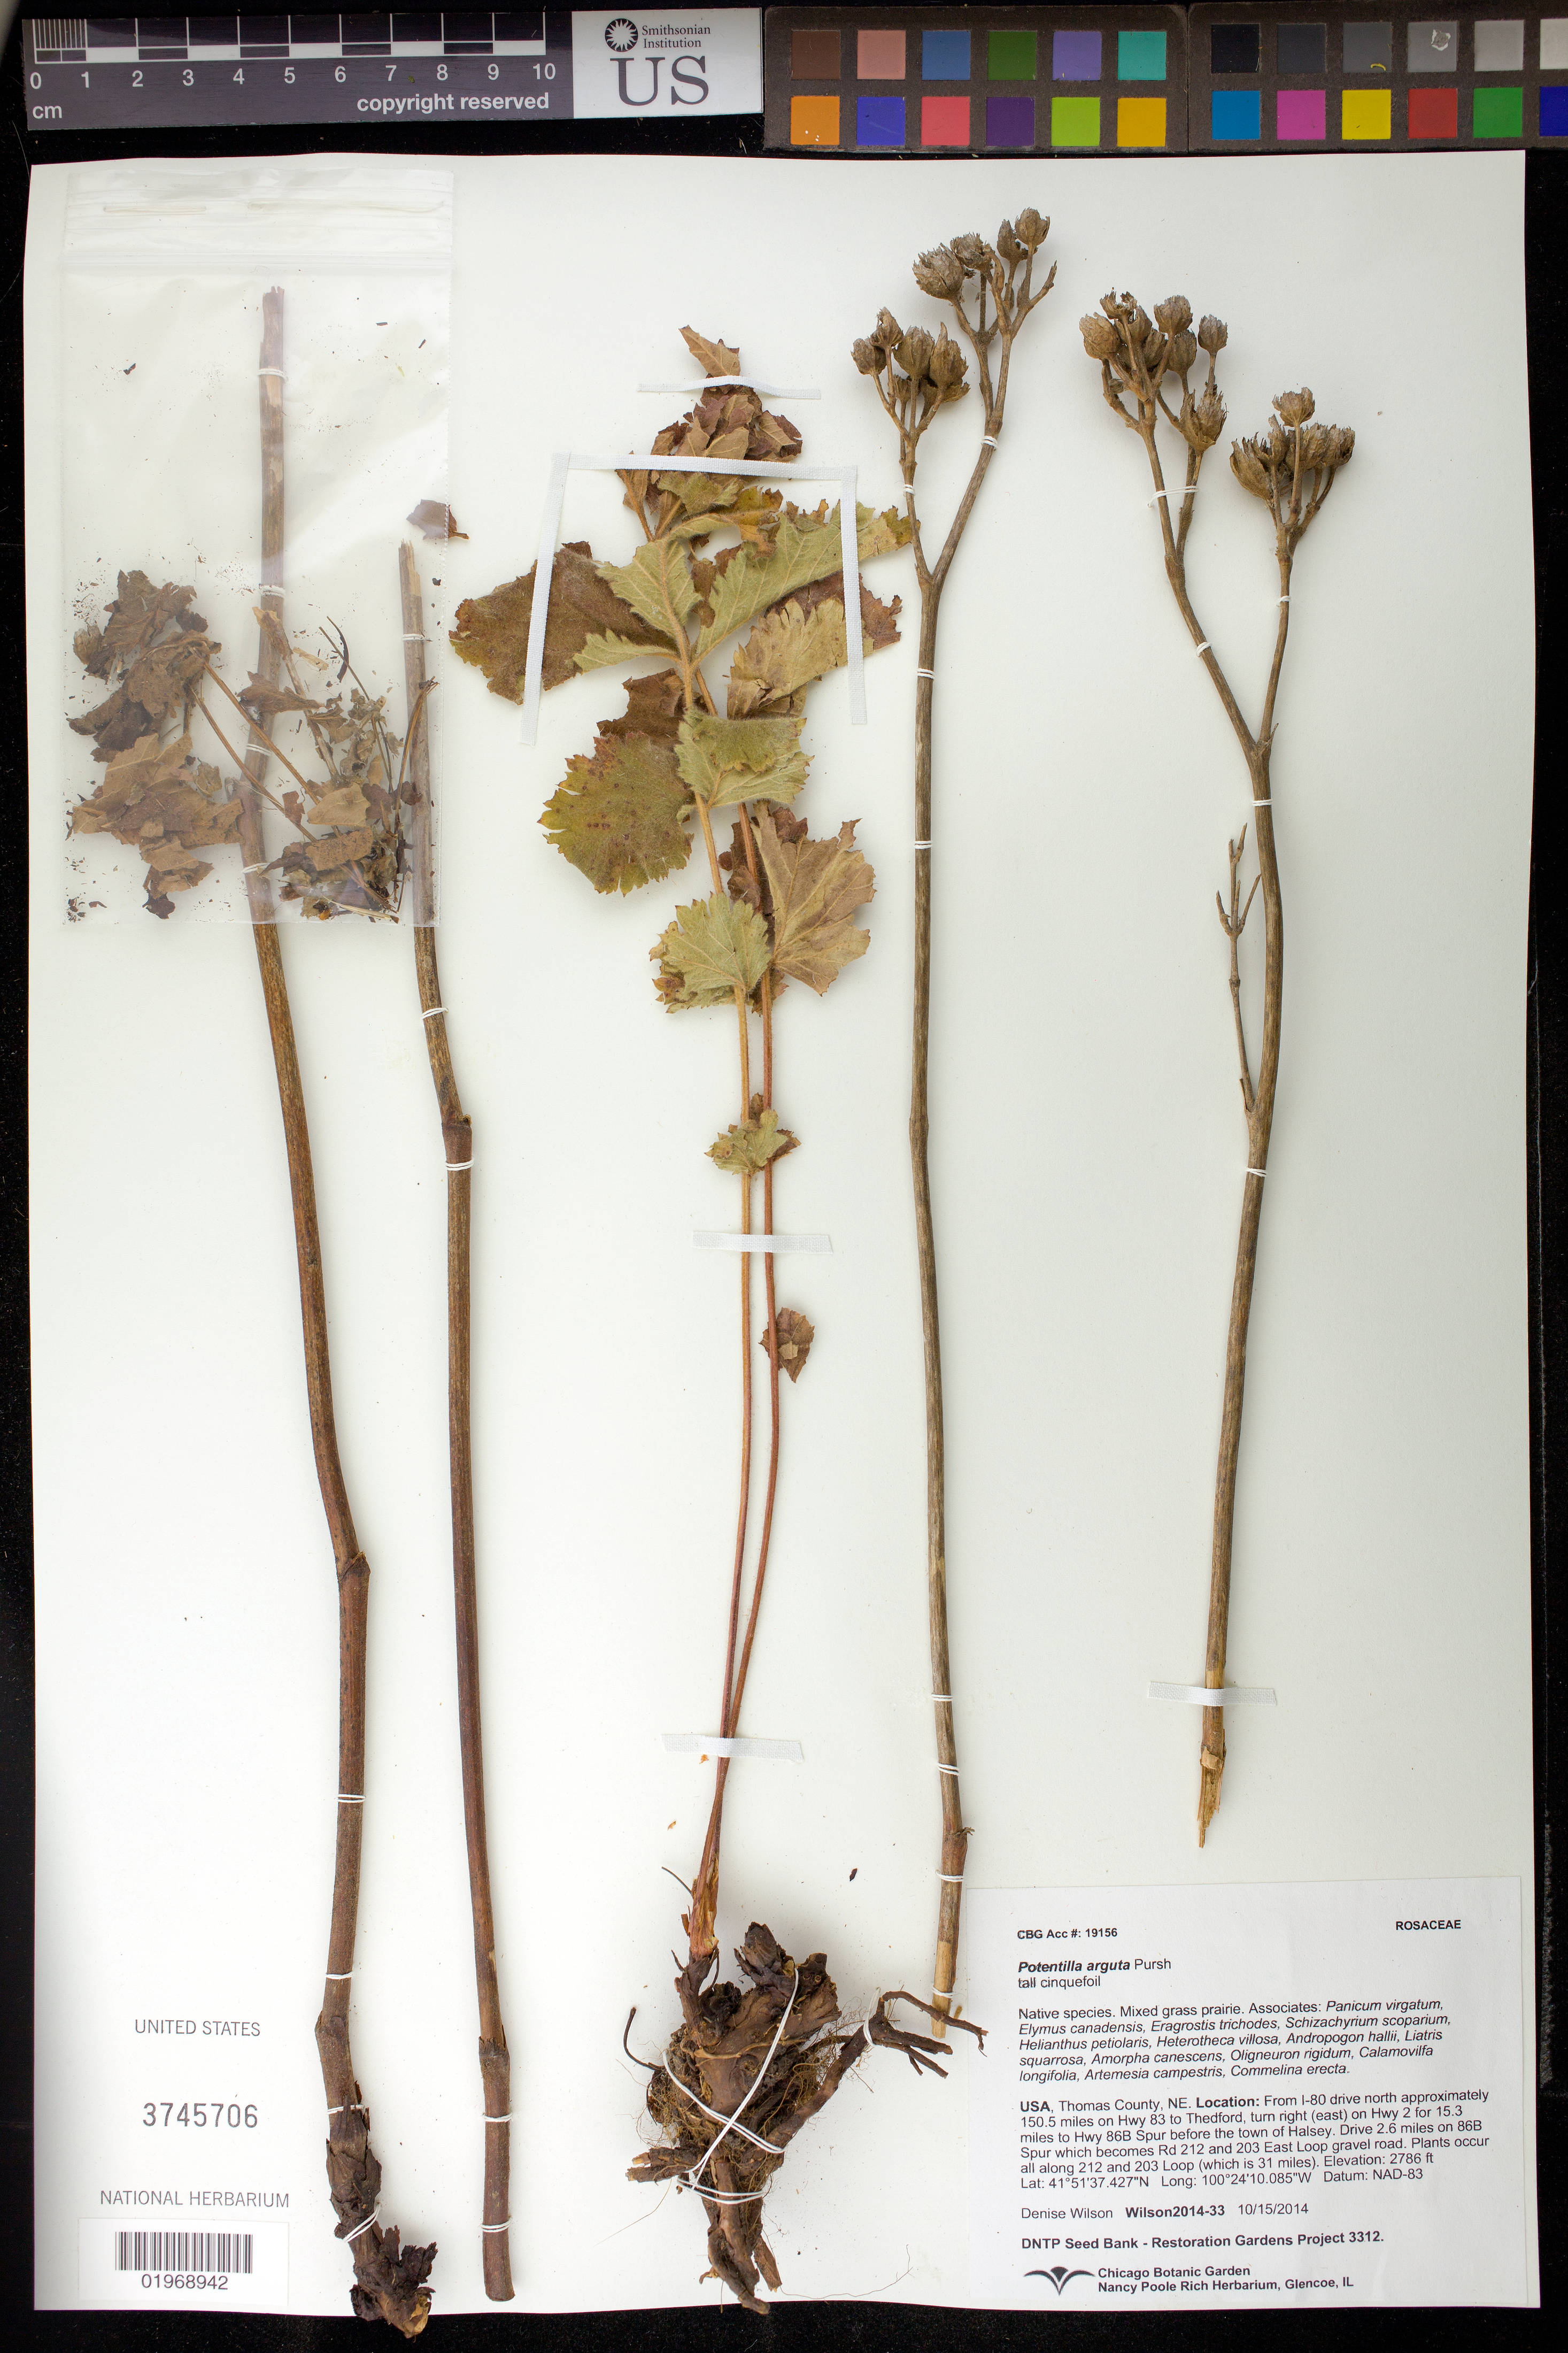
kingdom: Plantae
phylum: Tracheophyta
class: Magnoliopsida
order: Rosales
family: Rosaceae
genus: Potentilla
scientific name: Potentilla arguta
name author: Pursh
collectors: D. Wilson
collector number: Wilson2014-33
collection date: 2014-10-15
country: United States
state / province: Nebraska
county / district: Thomas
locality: Spur which becomes Rd 212 to 203 East Loop gravel road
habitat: Mixed grass prairie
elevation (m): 849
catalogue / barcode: US 3745706